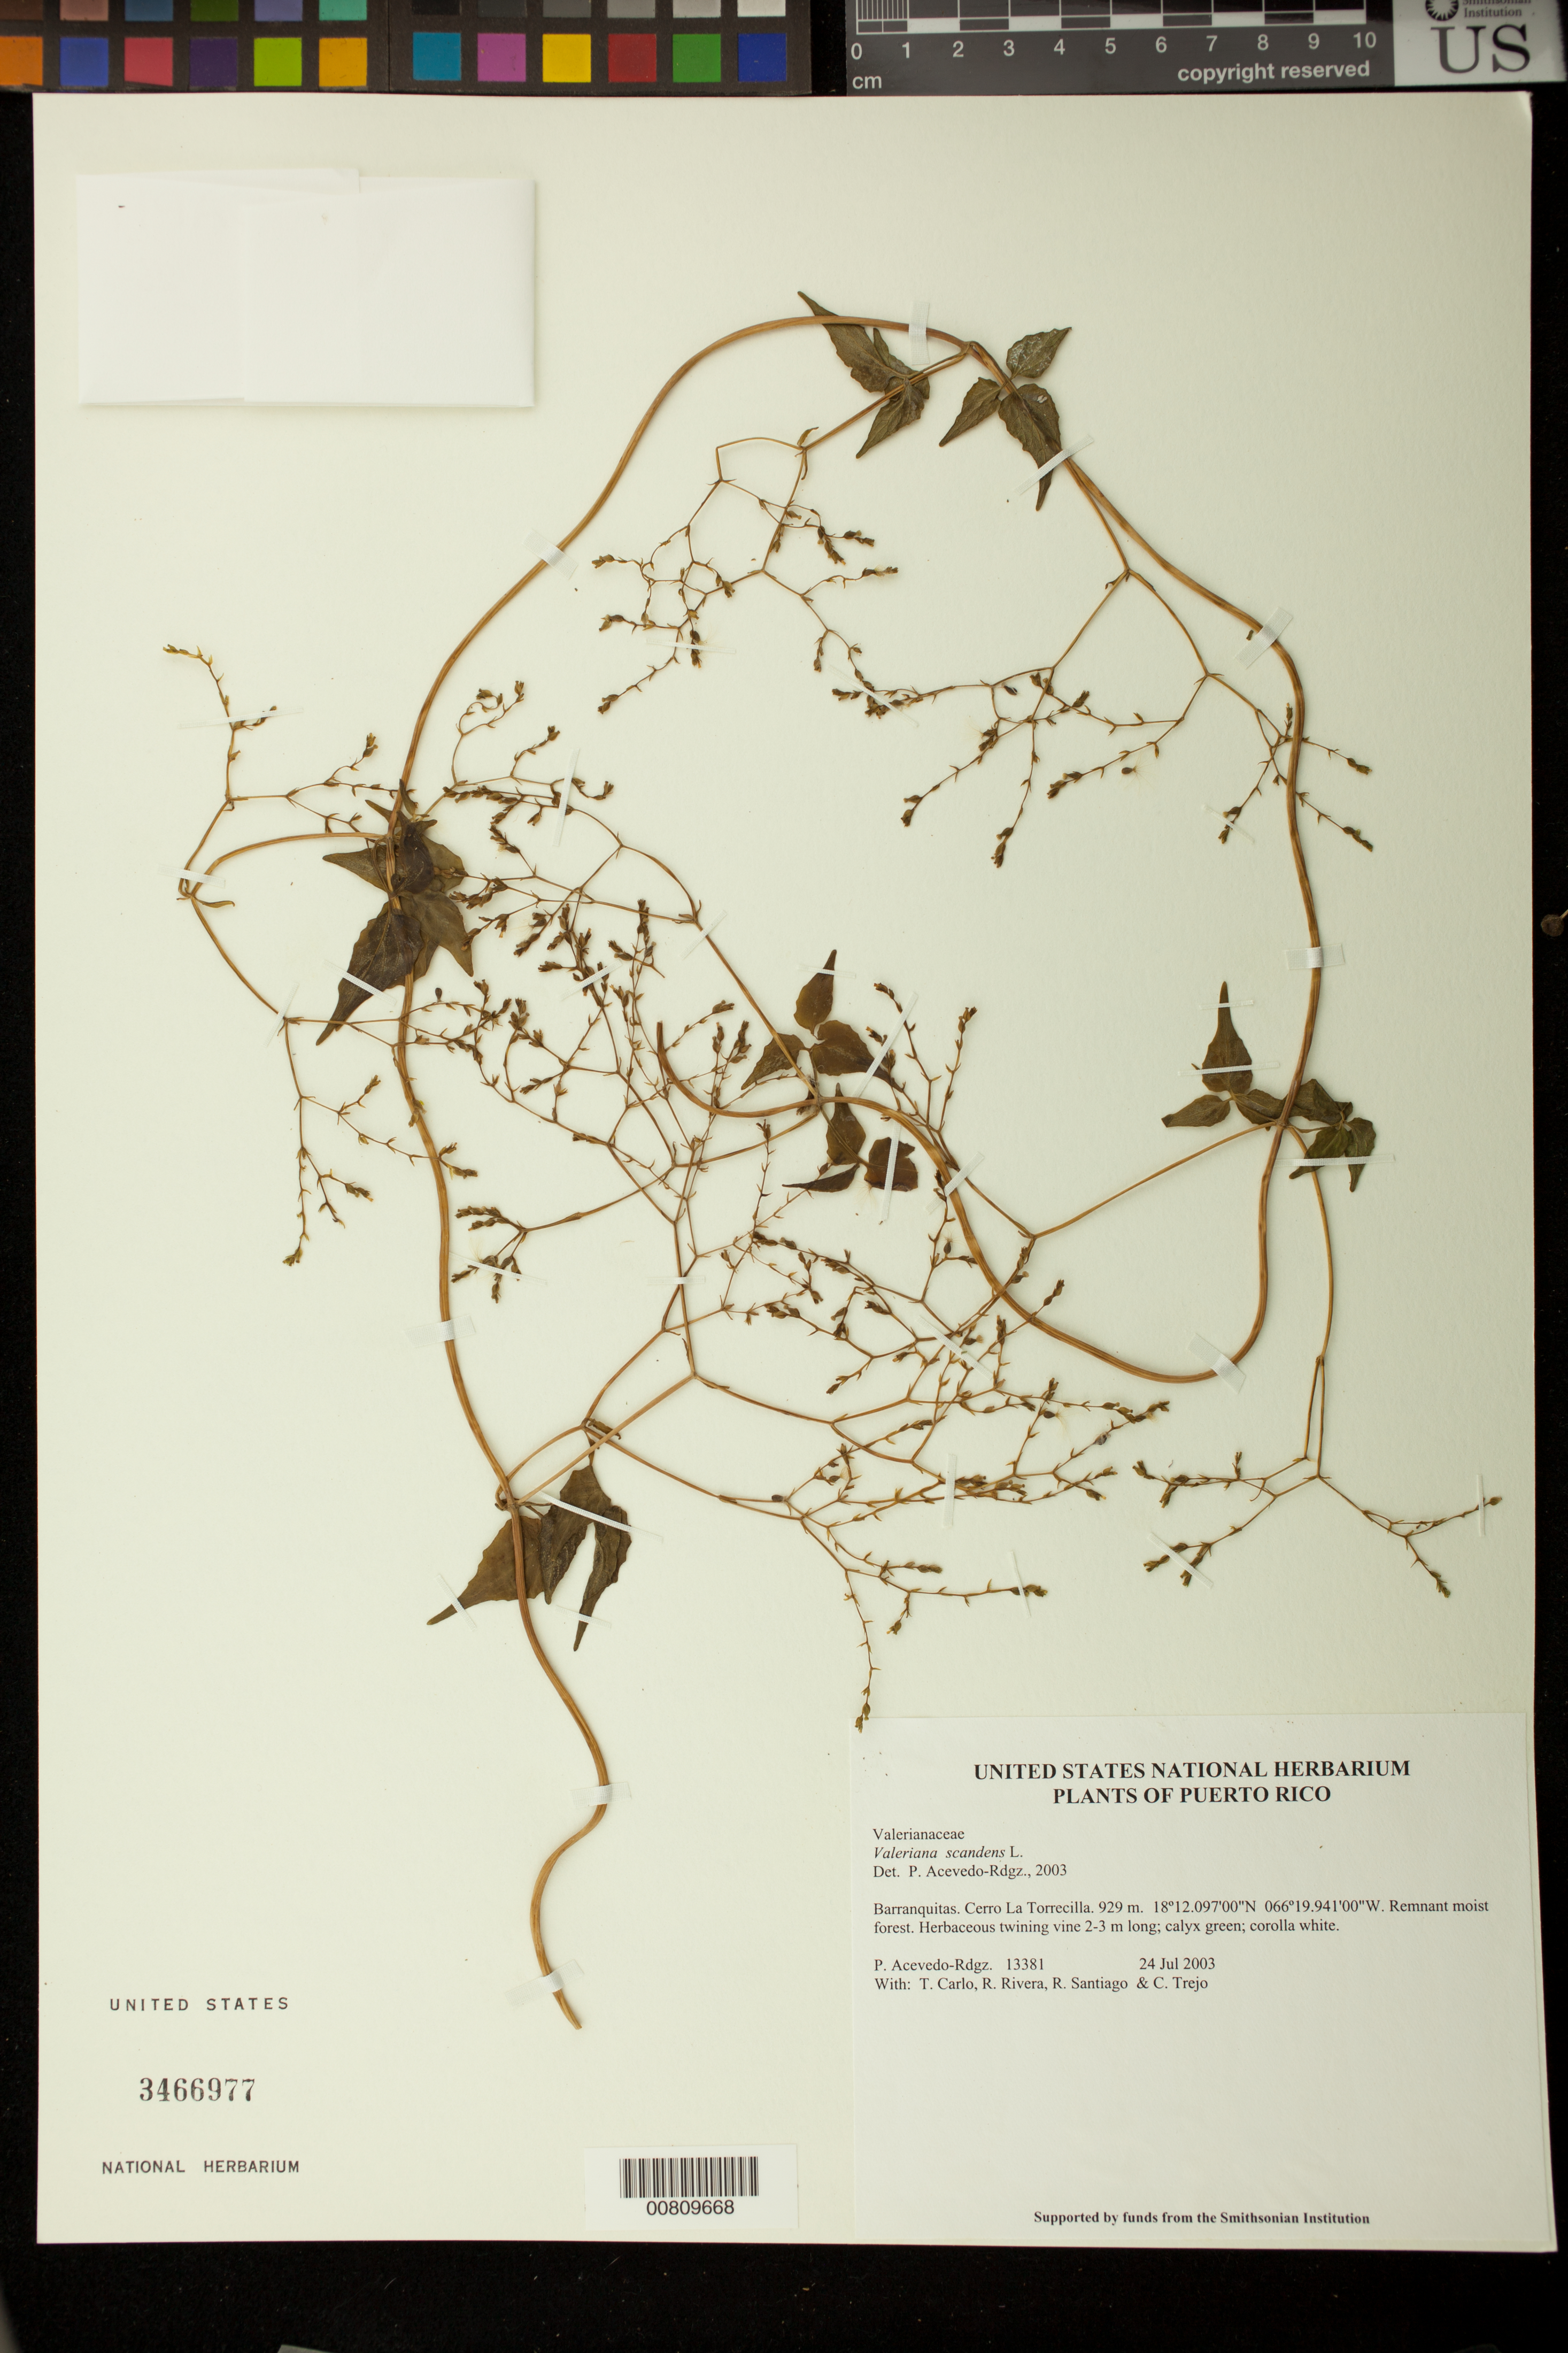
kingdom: Plantae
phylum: Tracheophyta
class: Magnoliopsida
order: Dipsacales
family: Caprifoliaceae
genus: Valeriana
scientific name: Valeriana scandens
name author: L.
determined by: Acevedo-Rodríguez, P., (BOT), Smithsonian Institution - National Museum of Natural History (UNITED STATES)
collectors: P. Acevedo-Rodr., T. Carlo, R. Rivera, R. Santiago & C. Trejo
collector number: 13381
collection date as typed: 24 Jul 2003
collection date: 2003-07-24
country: Puerto Rico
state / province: Barranquitas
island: Puerto Rico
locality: Barranquitas. Cerro La Torrecilla.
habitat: Remnant moist forest.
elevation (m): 929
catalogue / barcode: US 3466977